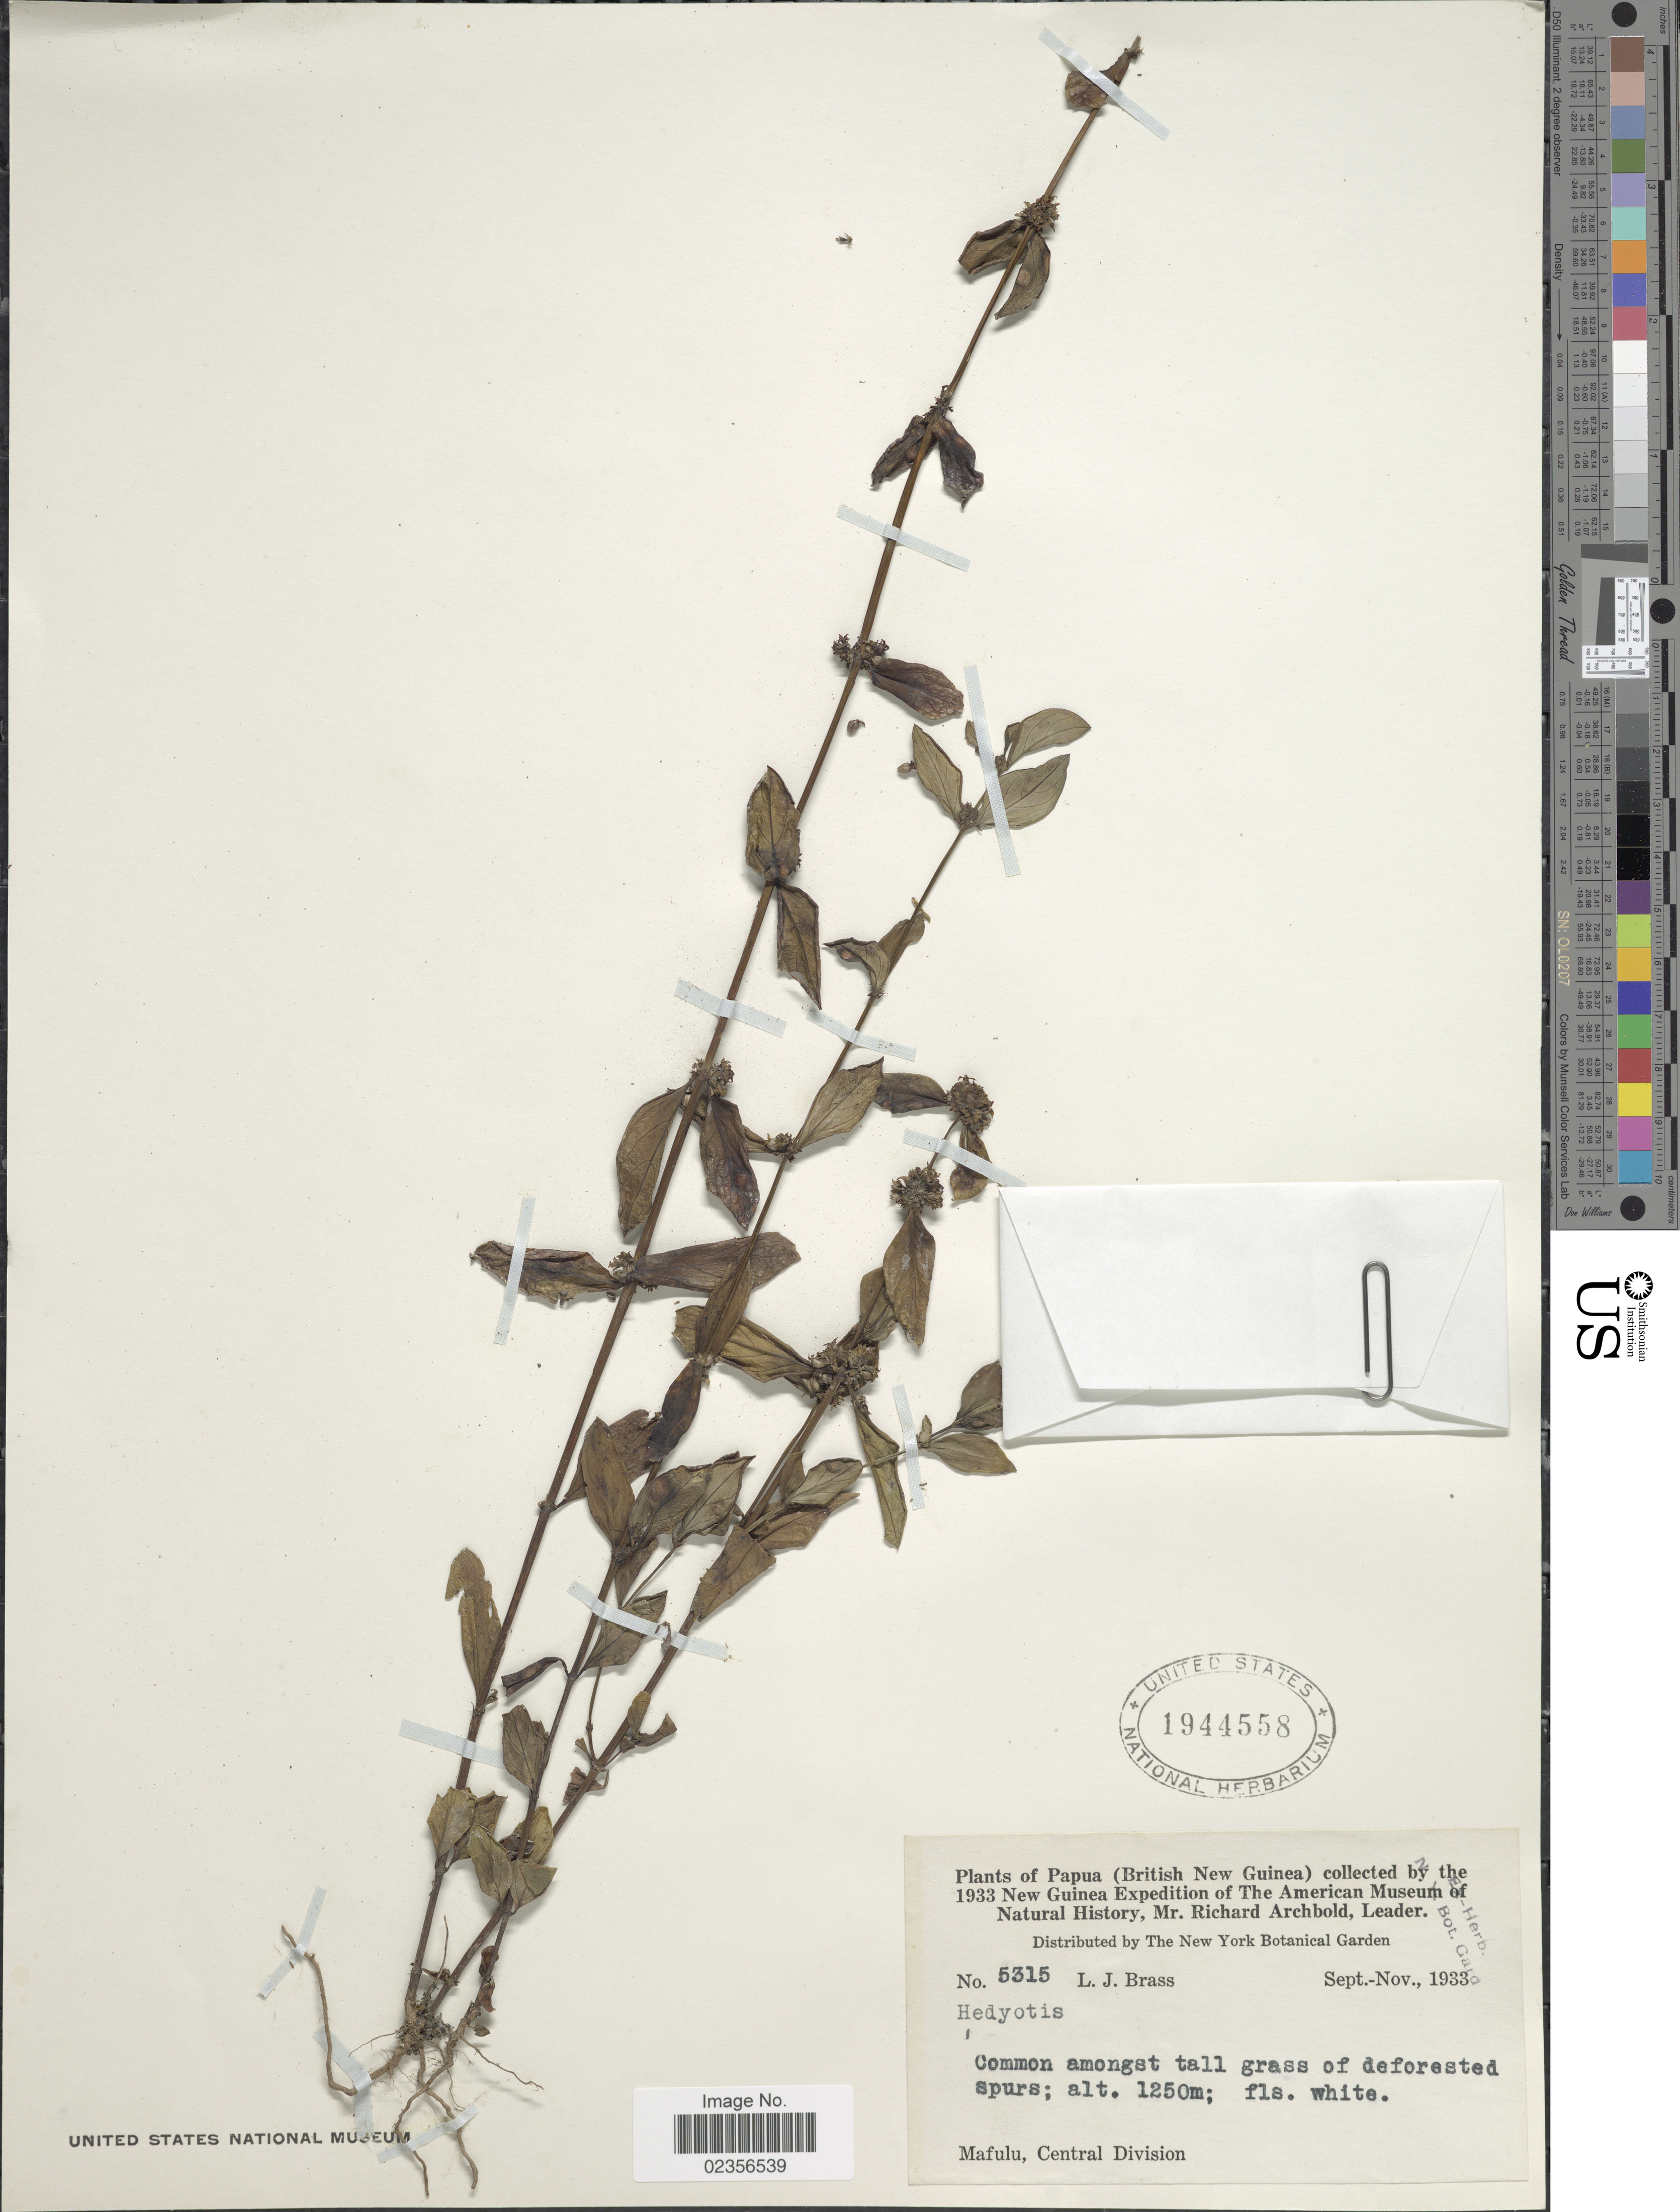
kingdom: Plantae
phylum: Tracheophyta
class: Magnoliopsida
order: Gentianales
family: Rubiaceae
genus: Hedyotis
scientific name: Hedyotis sp.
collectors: L. J. Brass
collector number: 5315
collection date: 1933-09/1933-11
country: Papua New Guinea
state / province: Central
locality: Papua (British New Guinea). Mafulu, Central Division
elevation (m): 1250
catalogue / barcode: US 1944558